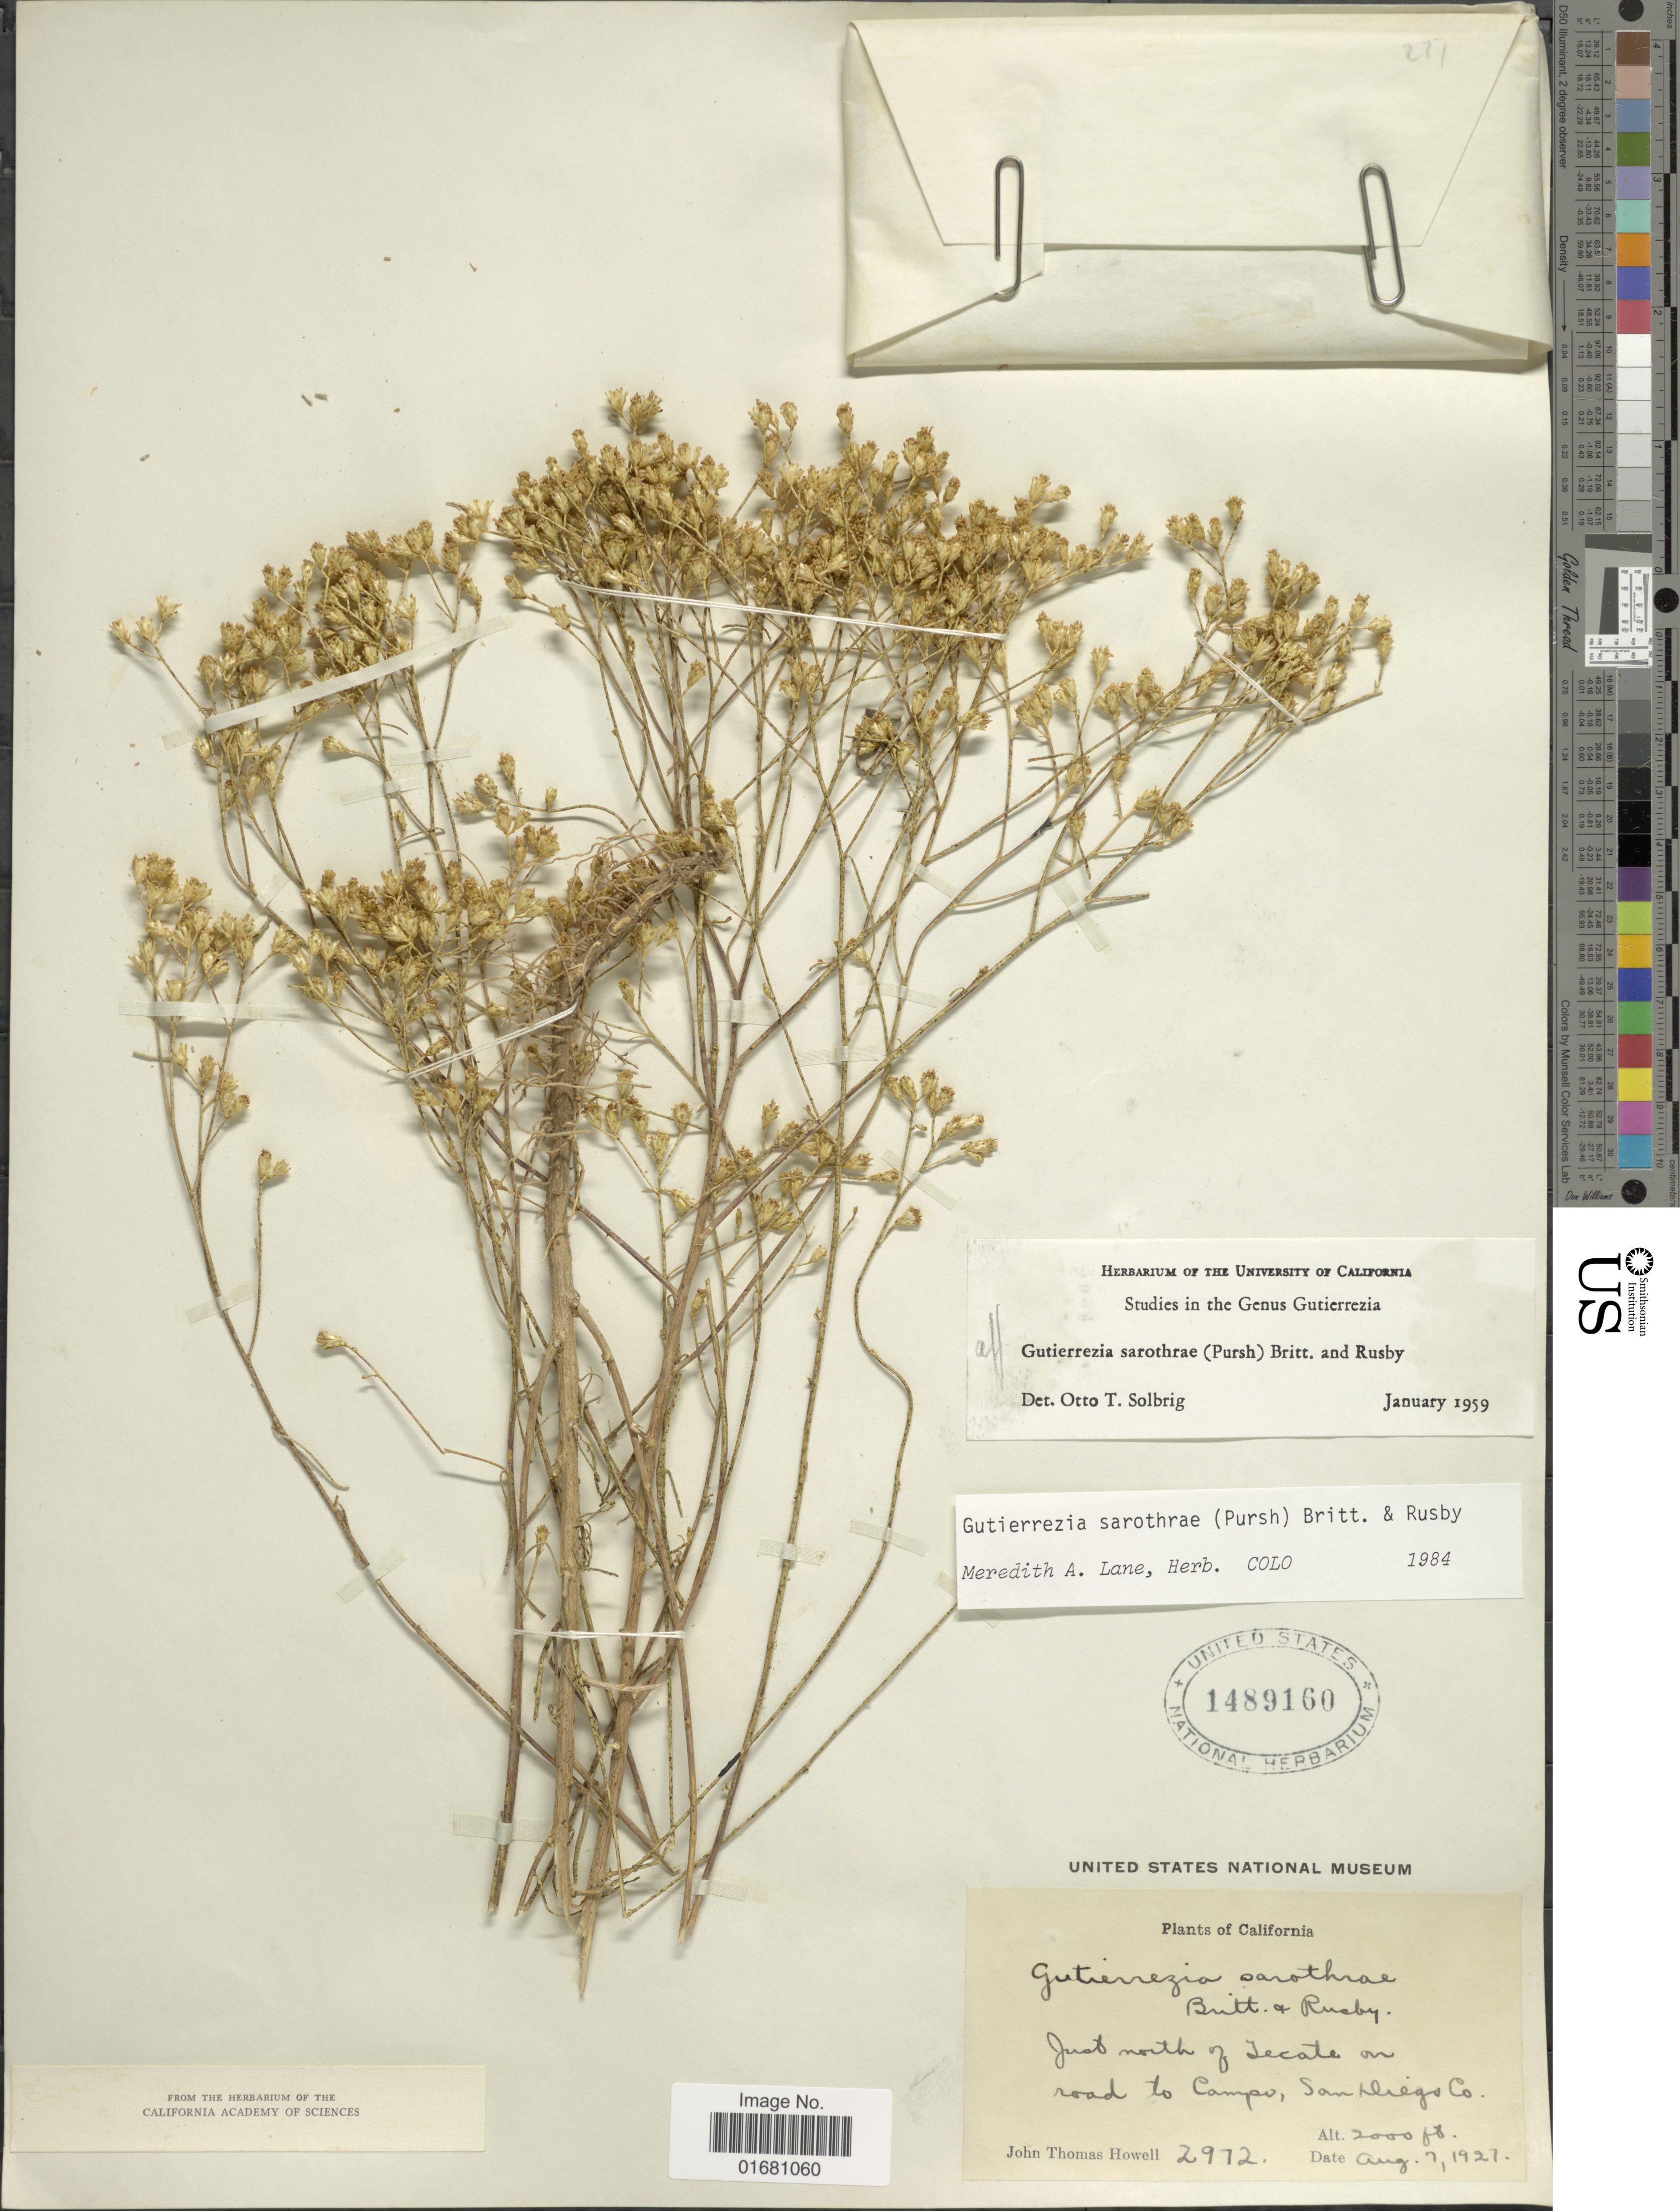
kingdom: Plantae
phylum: Tracheophyta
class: Magnoliopsida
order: Asterales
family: Asteraceae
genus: Gutierrezia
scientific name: Gutierrezia sarothrae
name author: (Pursh) Britton & Rusby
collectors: J. T. Howell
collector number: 2972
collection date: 1927-08-07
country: United States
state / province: California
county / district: San Diego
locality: Just north of Iecate on road to Camps, San Diego Co.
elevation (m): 610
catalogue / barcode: US 1489160